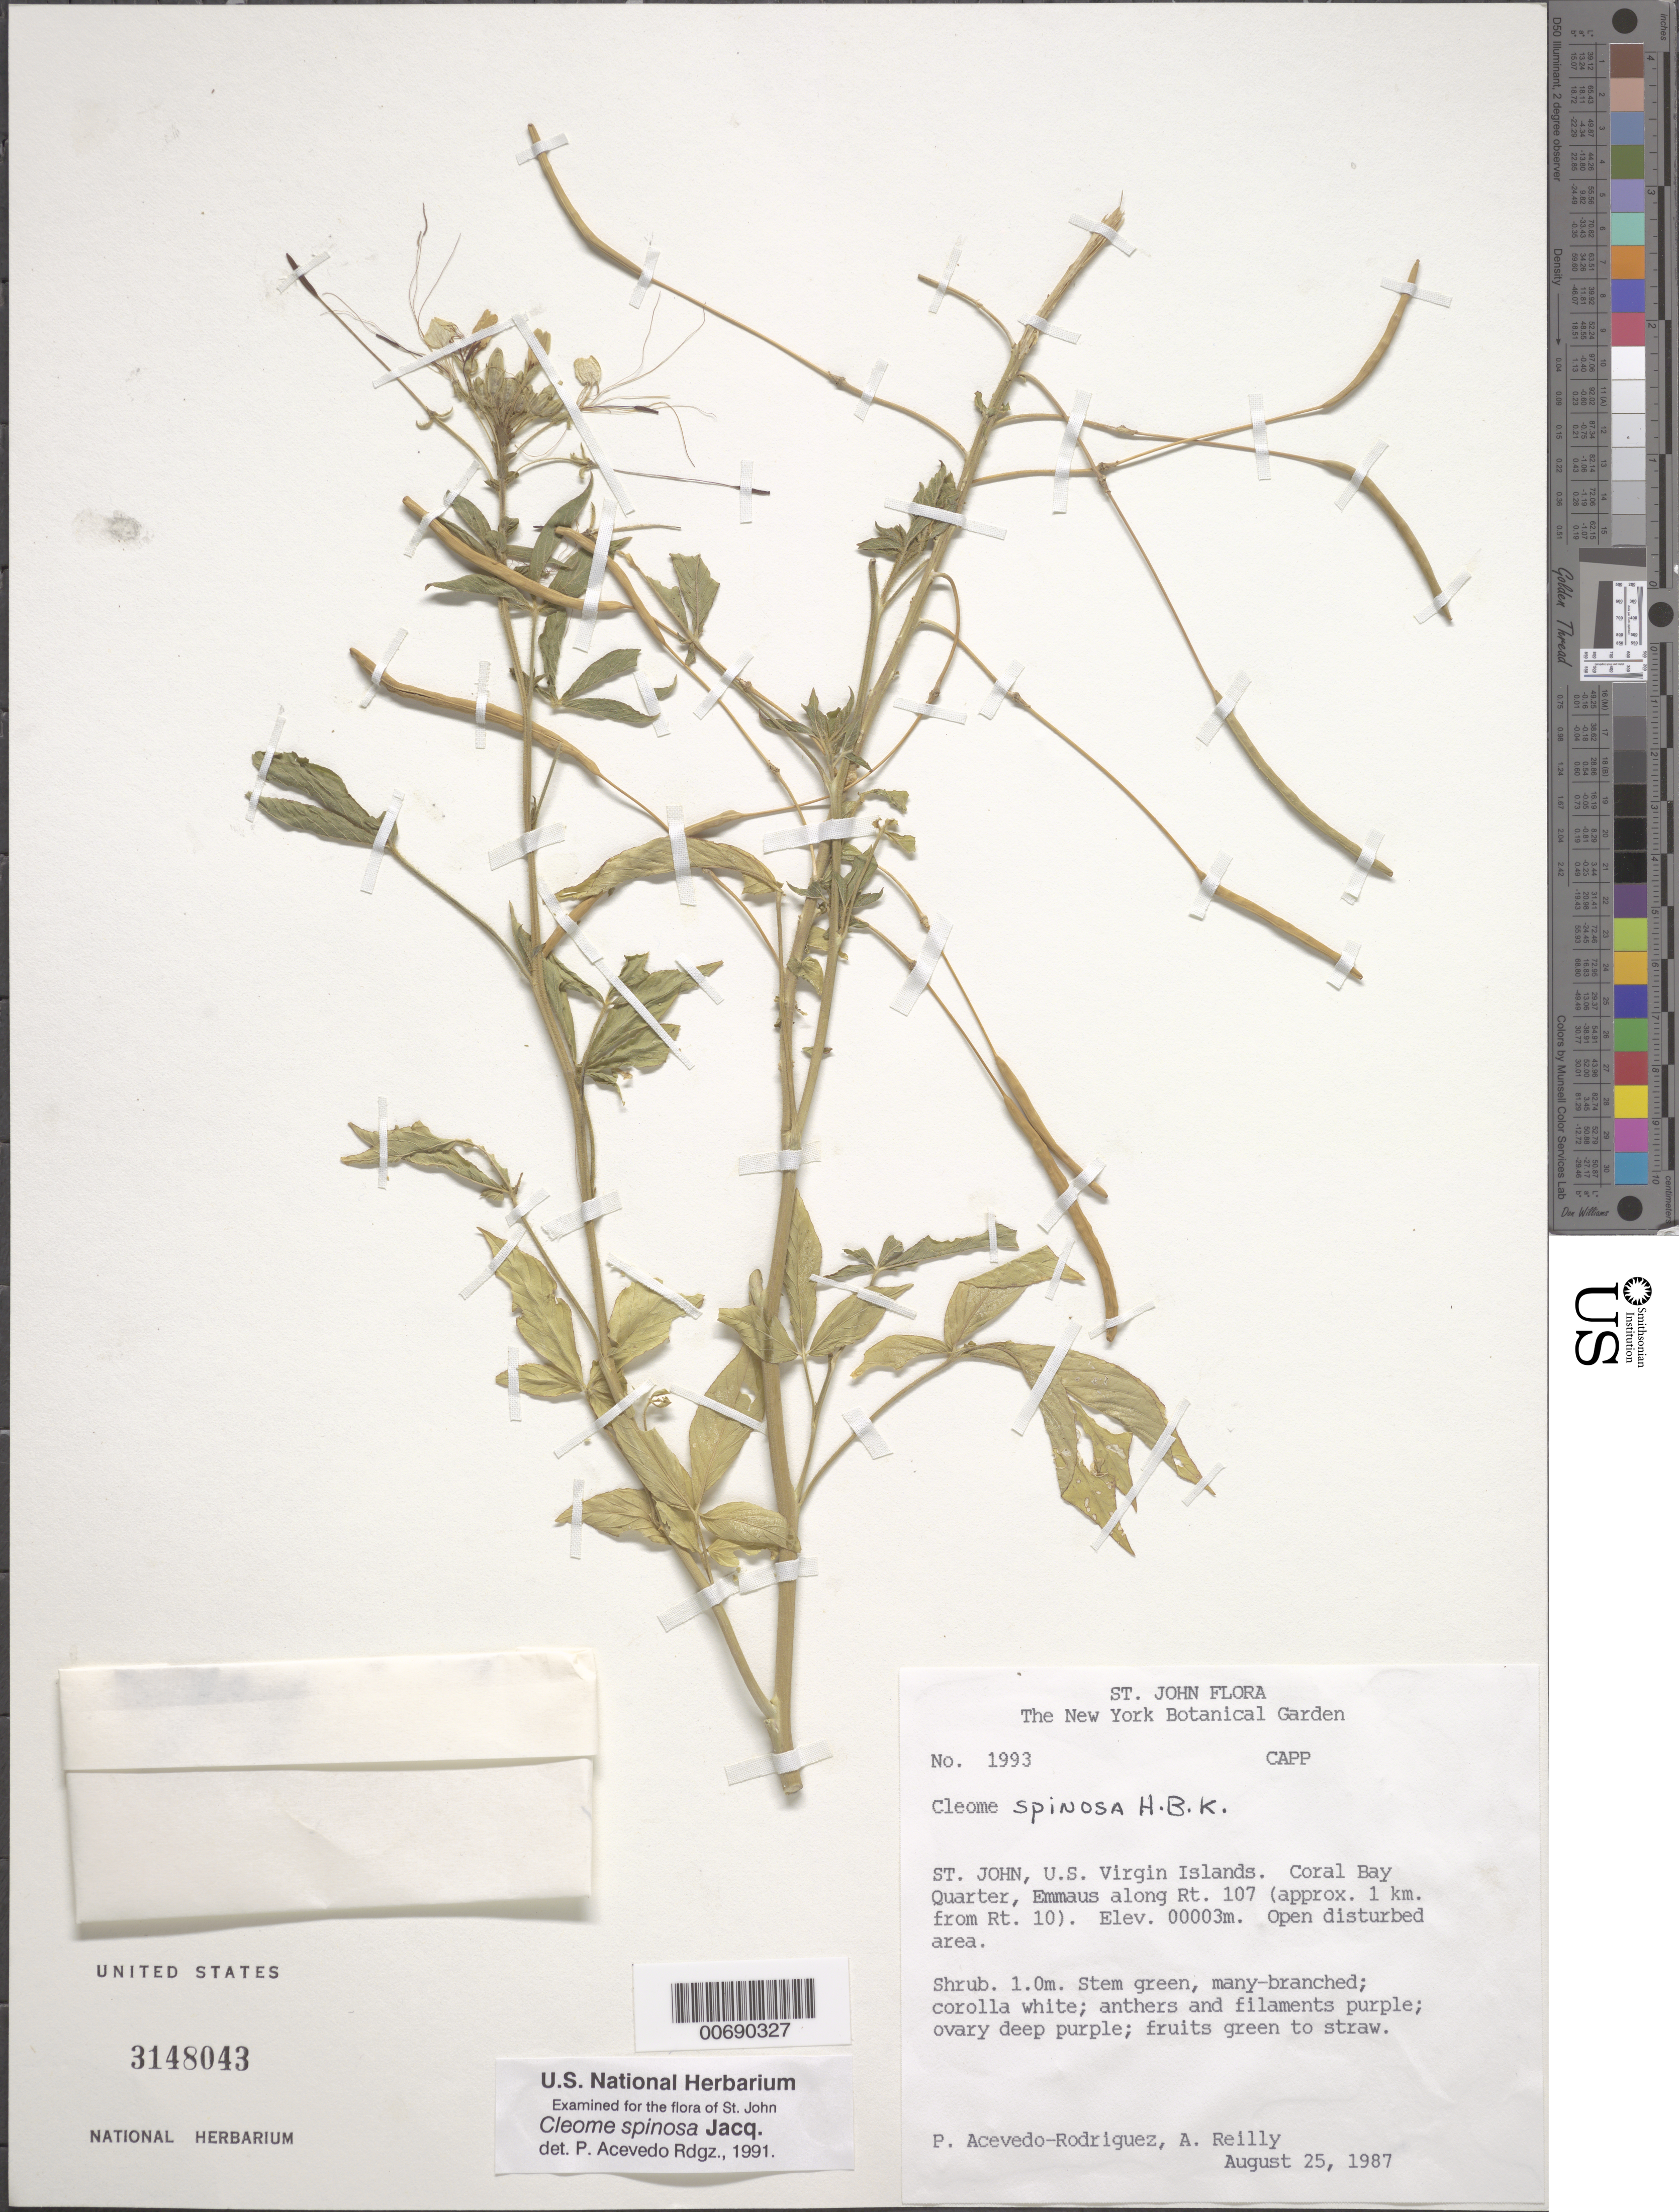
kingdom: Plantae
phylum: Tracheophyta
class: Magnoliopsida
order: Brassicales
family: Cleomaceae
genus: Tarenaya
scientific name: Tarenaya spinosa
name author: (Jacq.) Raf.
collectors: P. Acevedo-Rodr. & A. Reilly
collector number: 1993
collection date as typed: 25 Aug 1987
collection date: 1987-08-25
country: U.S. Virgin Islands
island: St. John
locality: Coral Bay Quarter; Emmaus along Rt. 107 (approx. 1 km. from Rt. 10)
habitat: Open disturbed area.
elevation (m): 3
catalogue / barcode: US 3148043